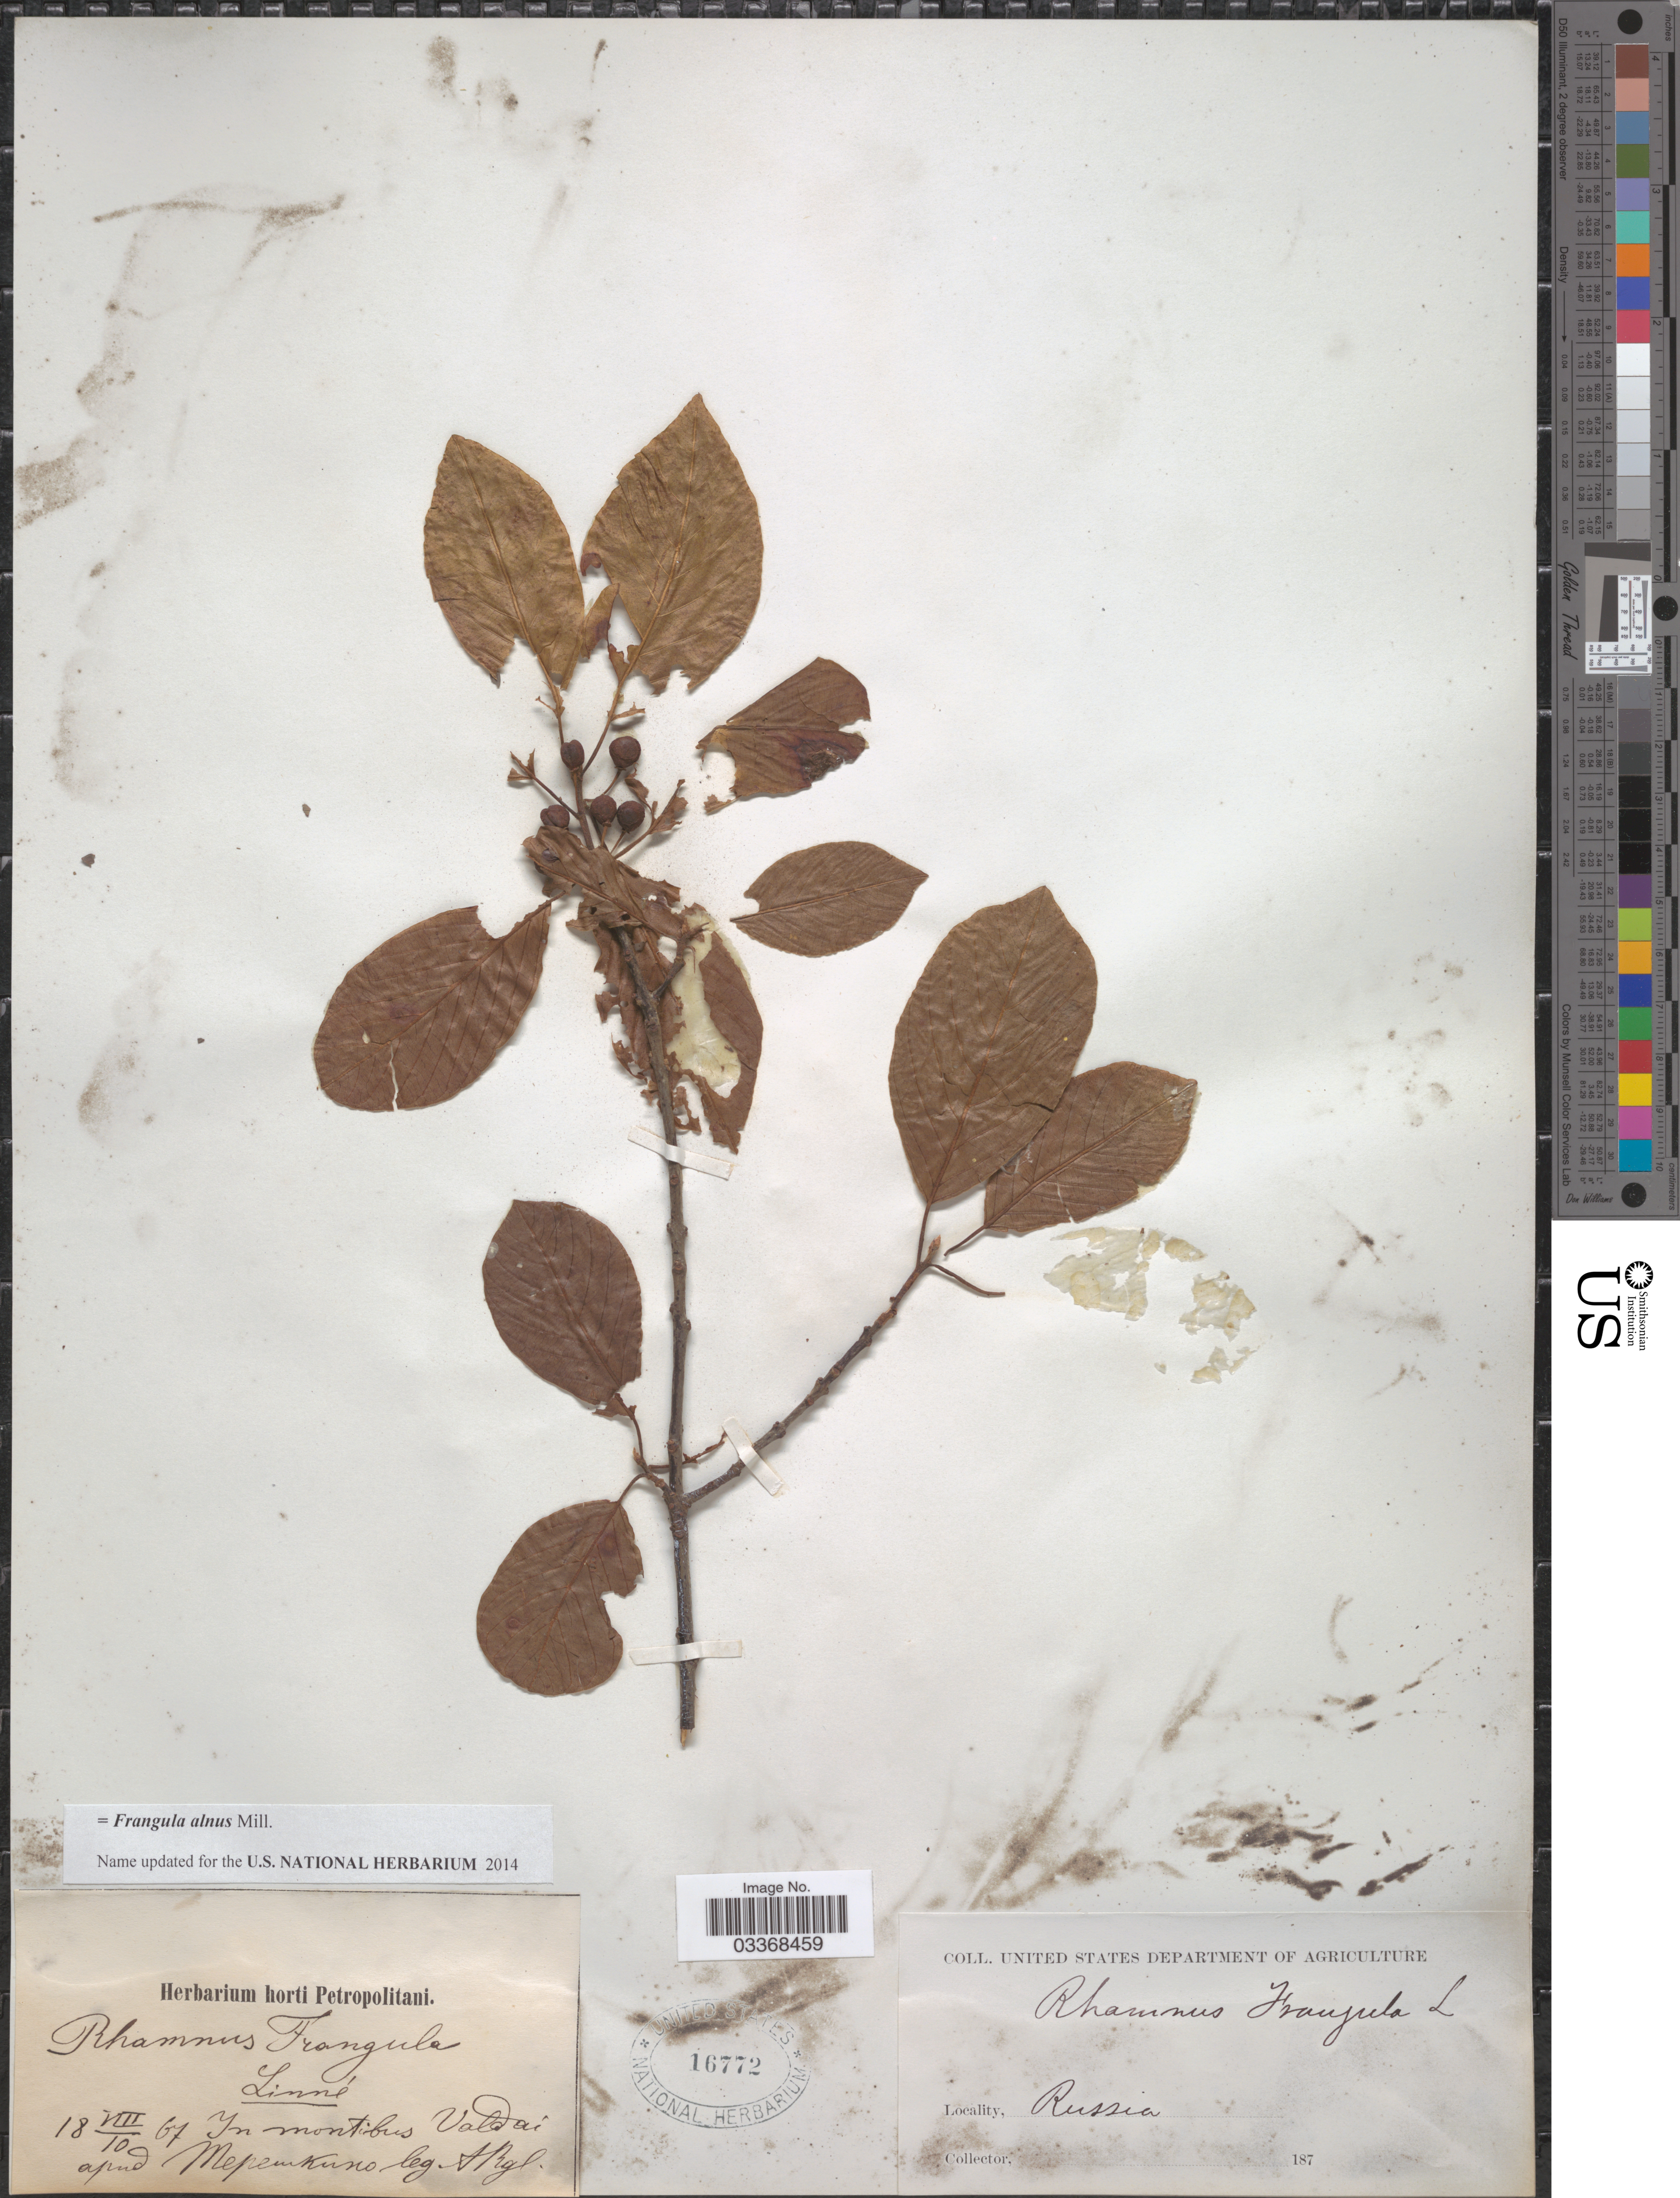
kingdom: Plantae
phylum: Tracheophyta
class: Magnoliopsida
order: Rosales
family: Rhamnaceae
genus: Frangula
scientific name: Frangula alnus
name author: Mill.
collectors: A. Rgl.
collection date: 1867-08-10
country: Russian Federation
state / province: Novgorod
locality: In montibus Valdai apud Mepemkuno [unsure placement].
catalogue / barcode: US 16772